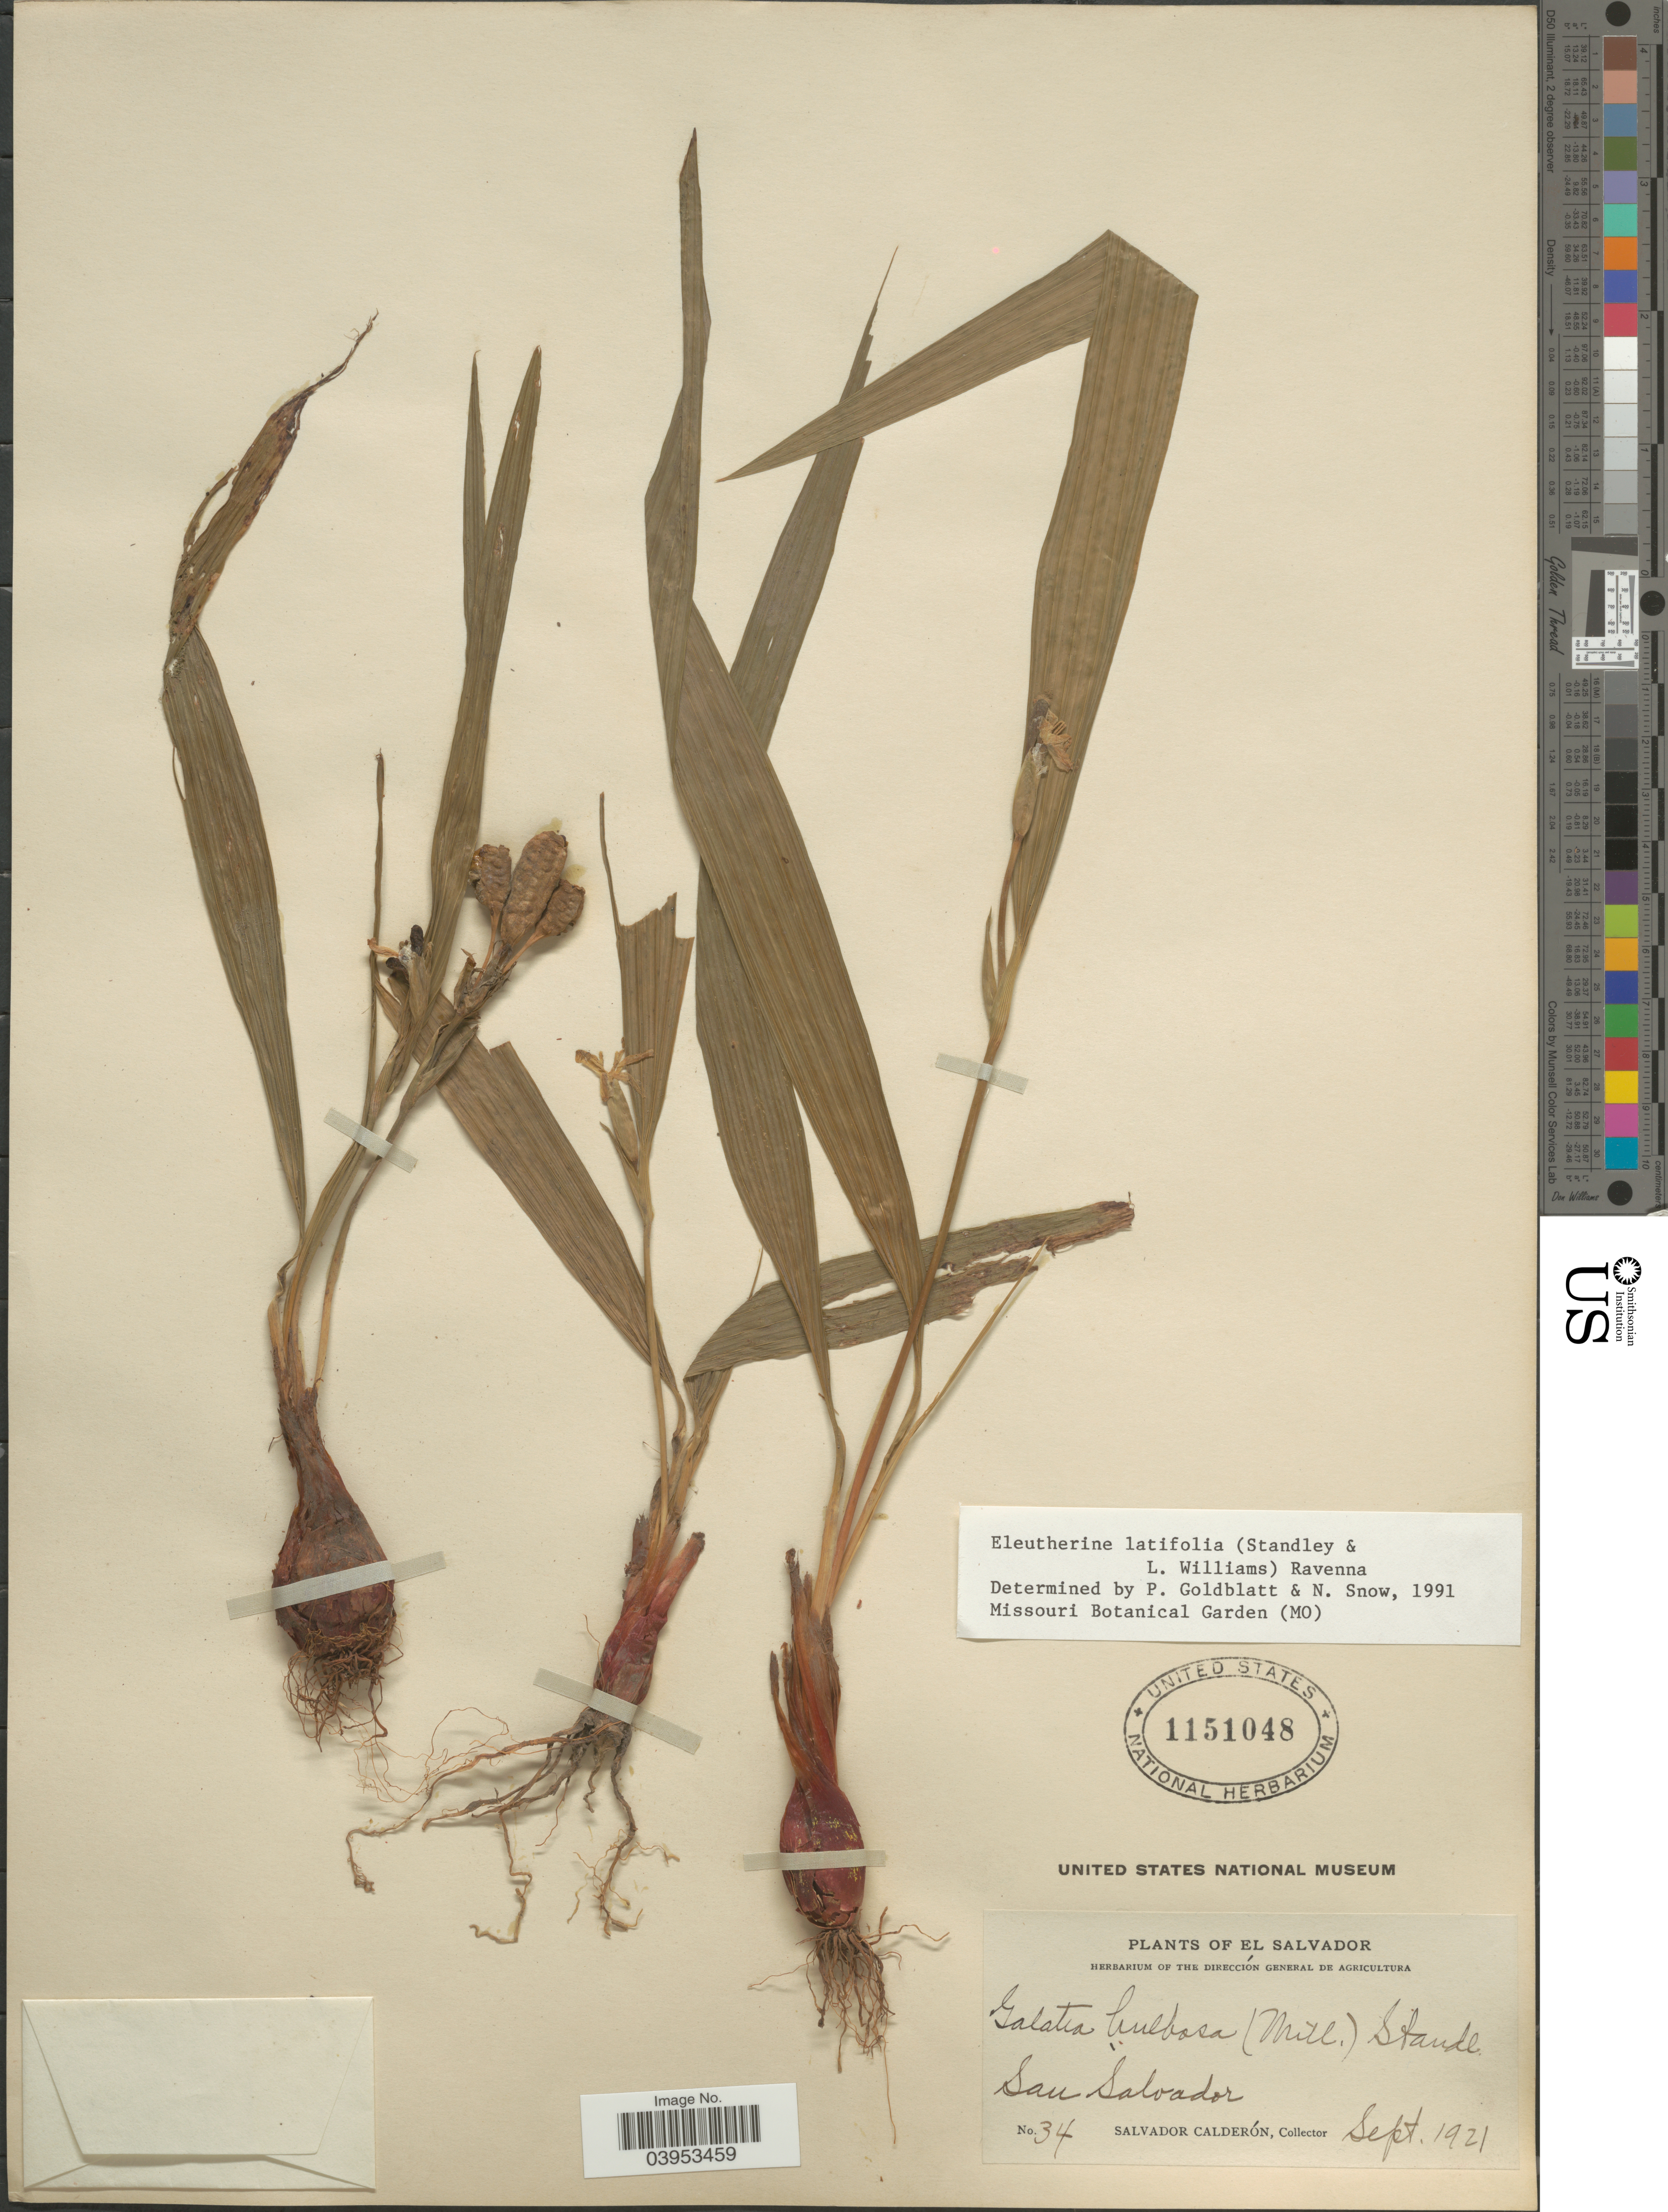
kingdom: Plantae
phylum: Tracheophyta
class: Liliopsida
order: Asparagales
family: Iridaceae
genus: Eleutherine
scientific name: Eleutherine latifolia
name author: (Standl. & L.O. Williams) Ravenna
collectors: S. Calderón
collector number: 34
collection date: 1921-09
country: El Salvador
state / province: San Salvador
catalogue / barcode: US 1151048